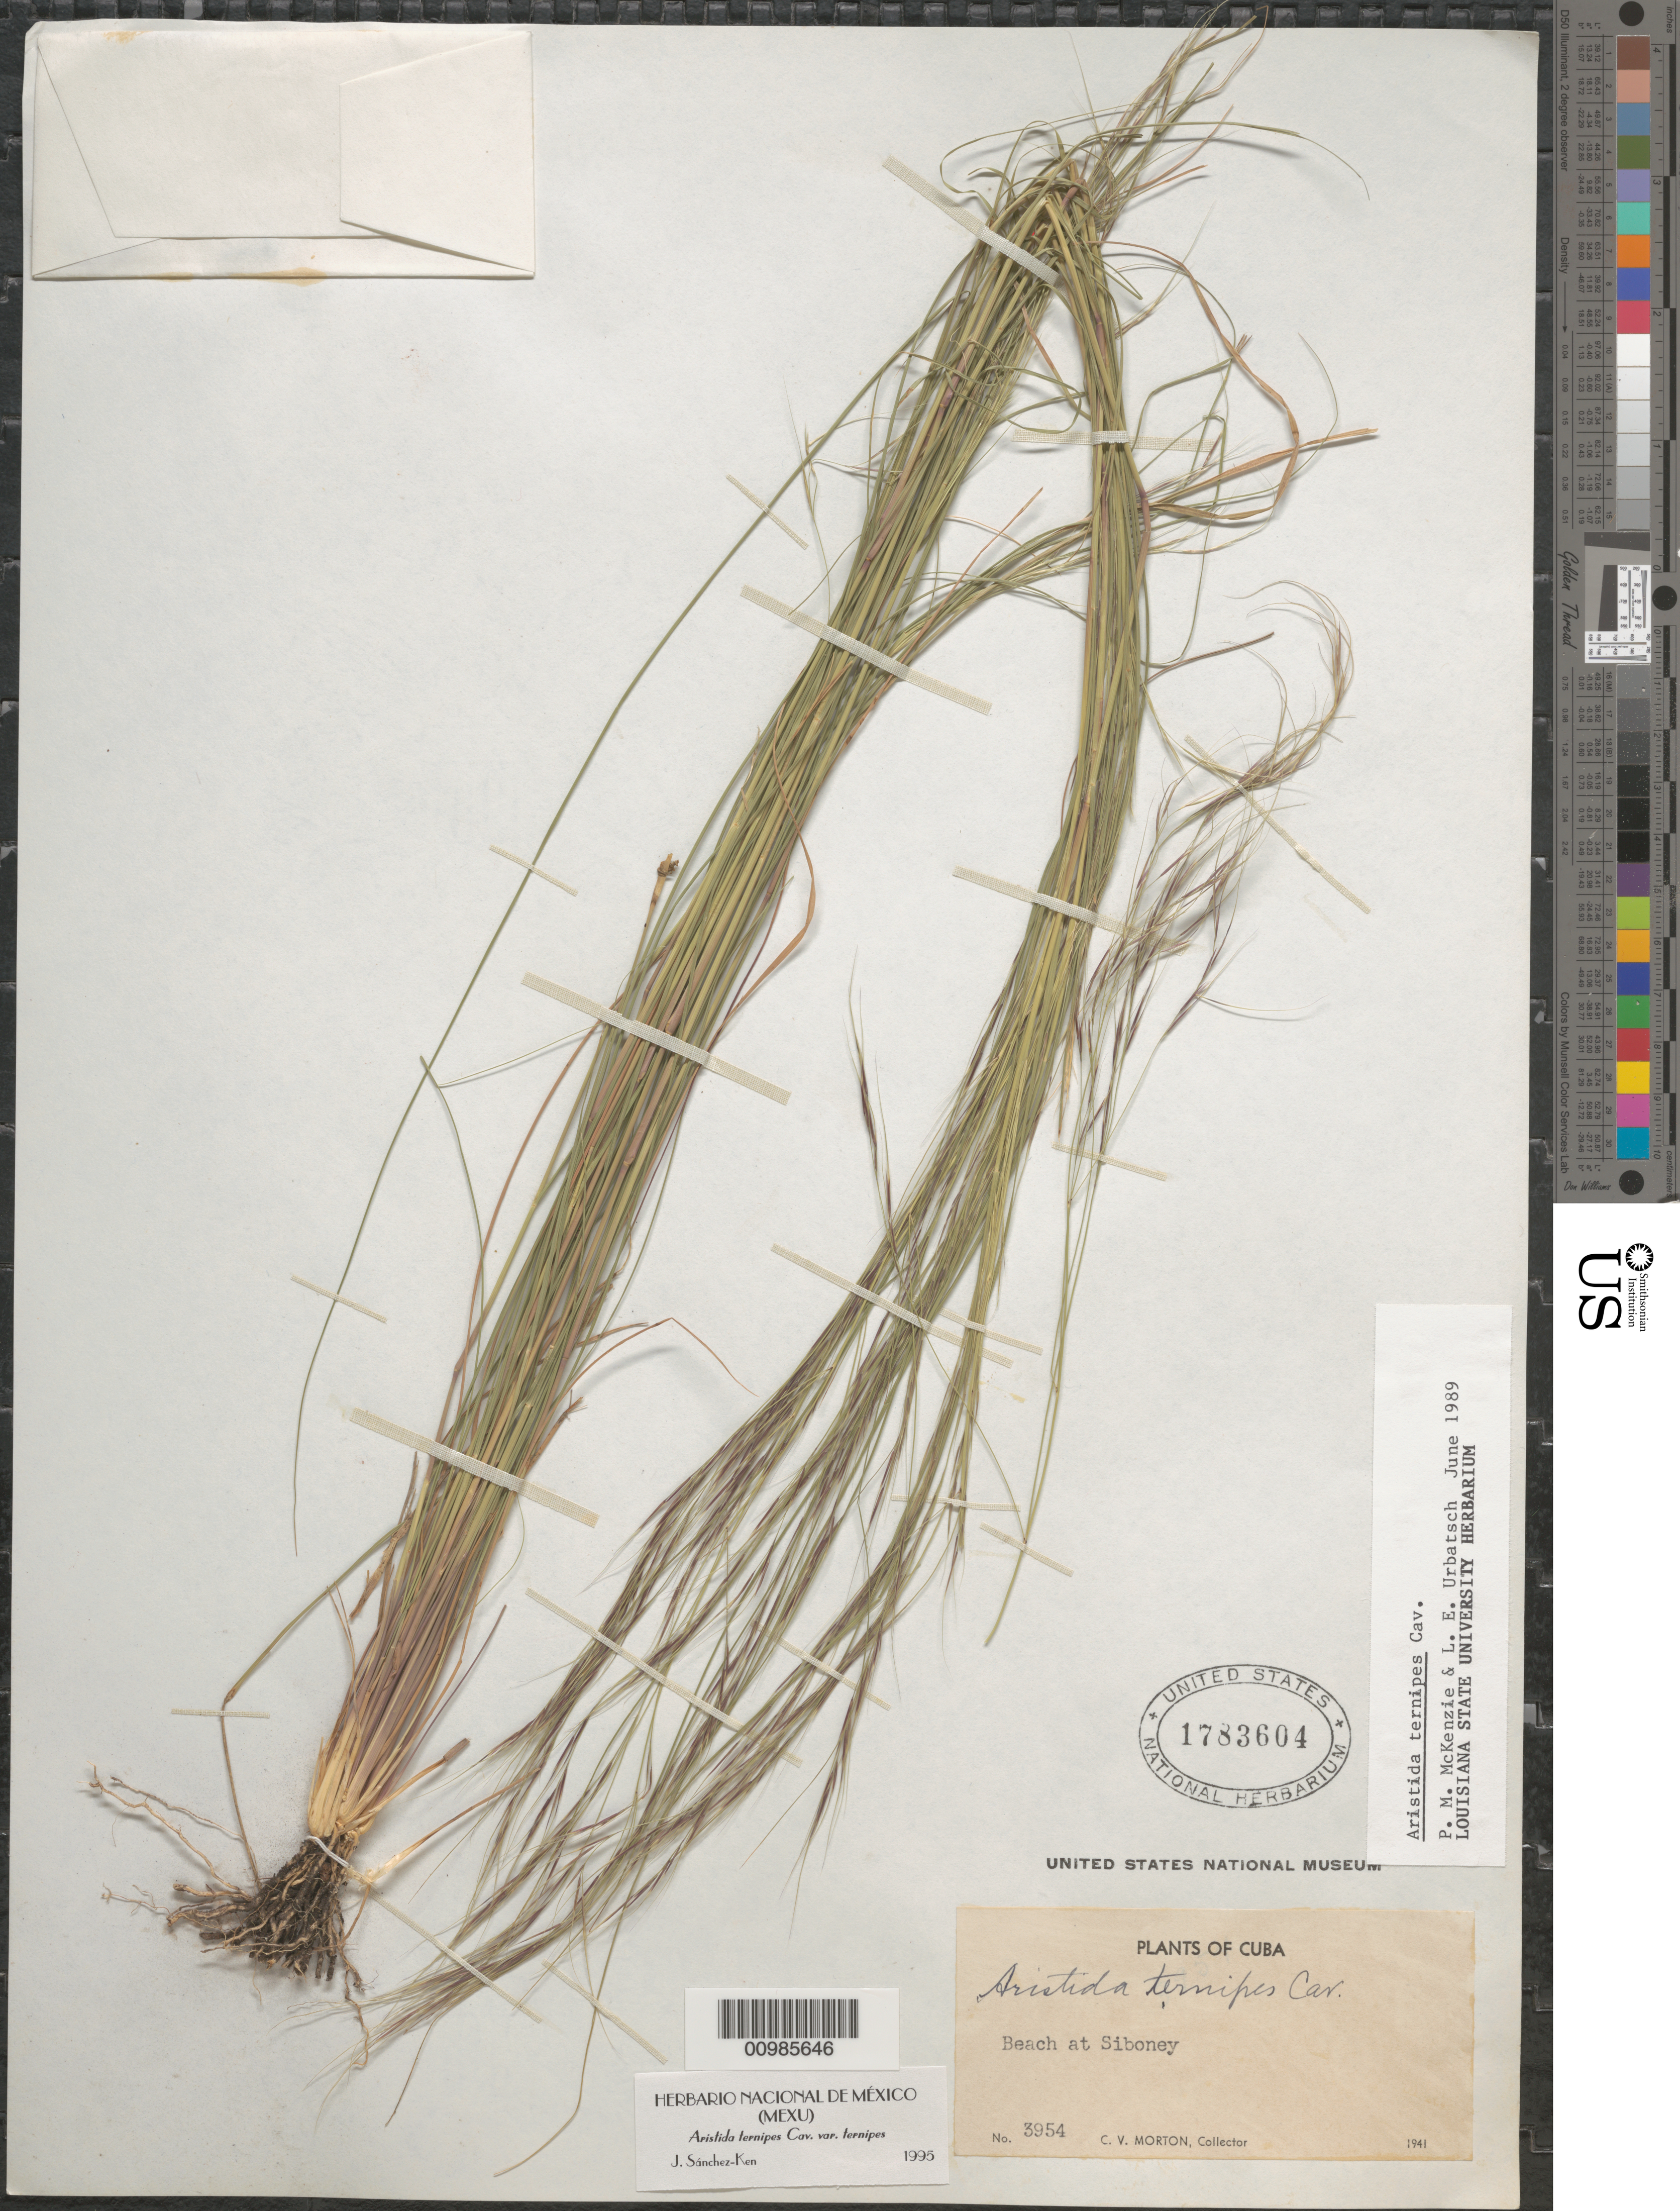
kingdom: Plantae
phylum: Tracheophyta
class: Liliopsida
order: Poales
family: Poaceae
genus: Aristida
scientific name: Aristida ternipes var. ternipes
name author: Cav.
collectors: C. V. Morton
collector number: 3954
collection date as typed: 1941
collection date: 1941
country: Cuba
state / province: Santiago de Cuba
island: Cuba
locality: Beach at Siboney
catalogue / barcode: US 1783604